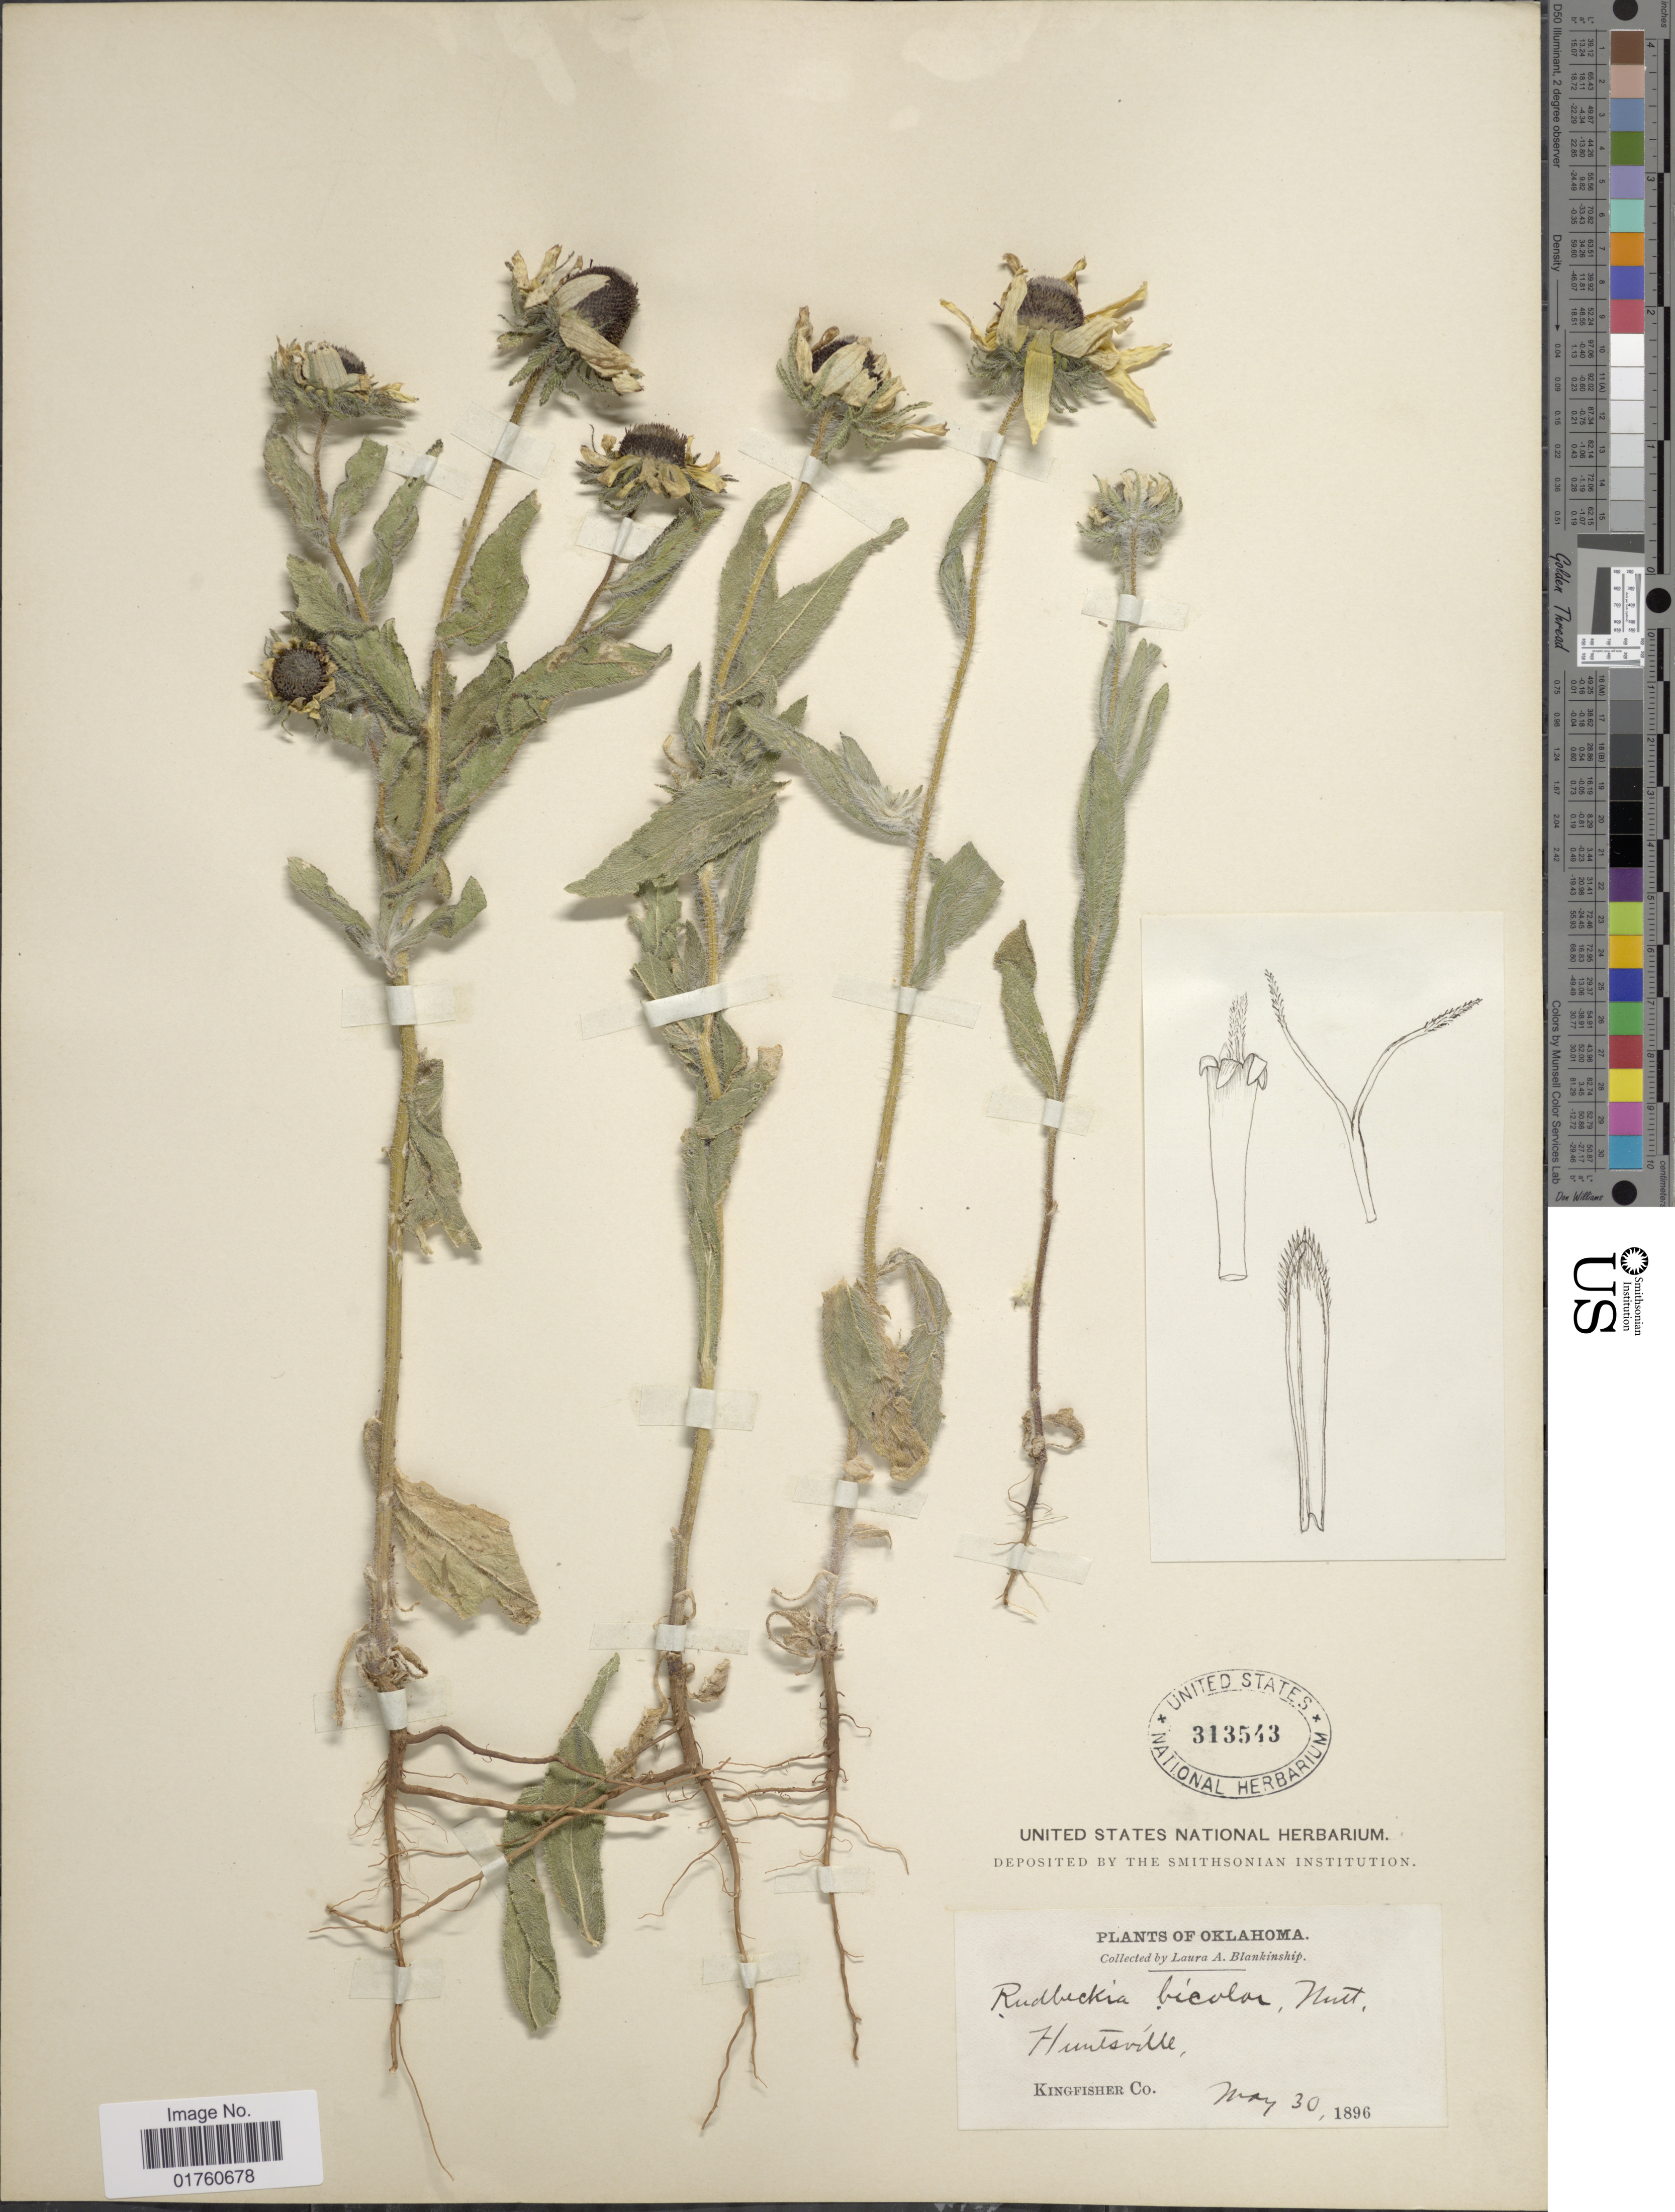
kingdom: Plantae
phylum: Tracheophyta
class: Magnoliopsida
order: Asterales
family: Asteraceae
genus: Rudbeckia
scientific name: Rudbeckia bicolor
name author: Nutt.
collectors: L. A. Blankinship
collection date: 1896-05-30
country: United States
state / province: Oklahoma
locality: Huntsville, Kingfisher Co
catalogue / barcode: US 313543